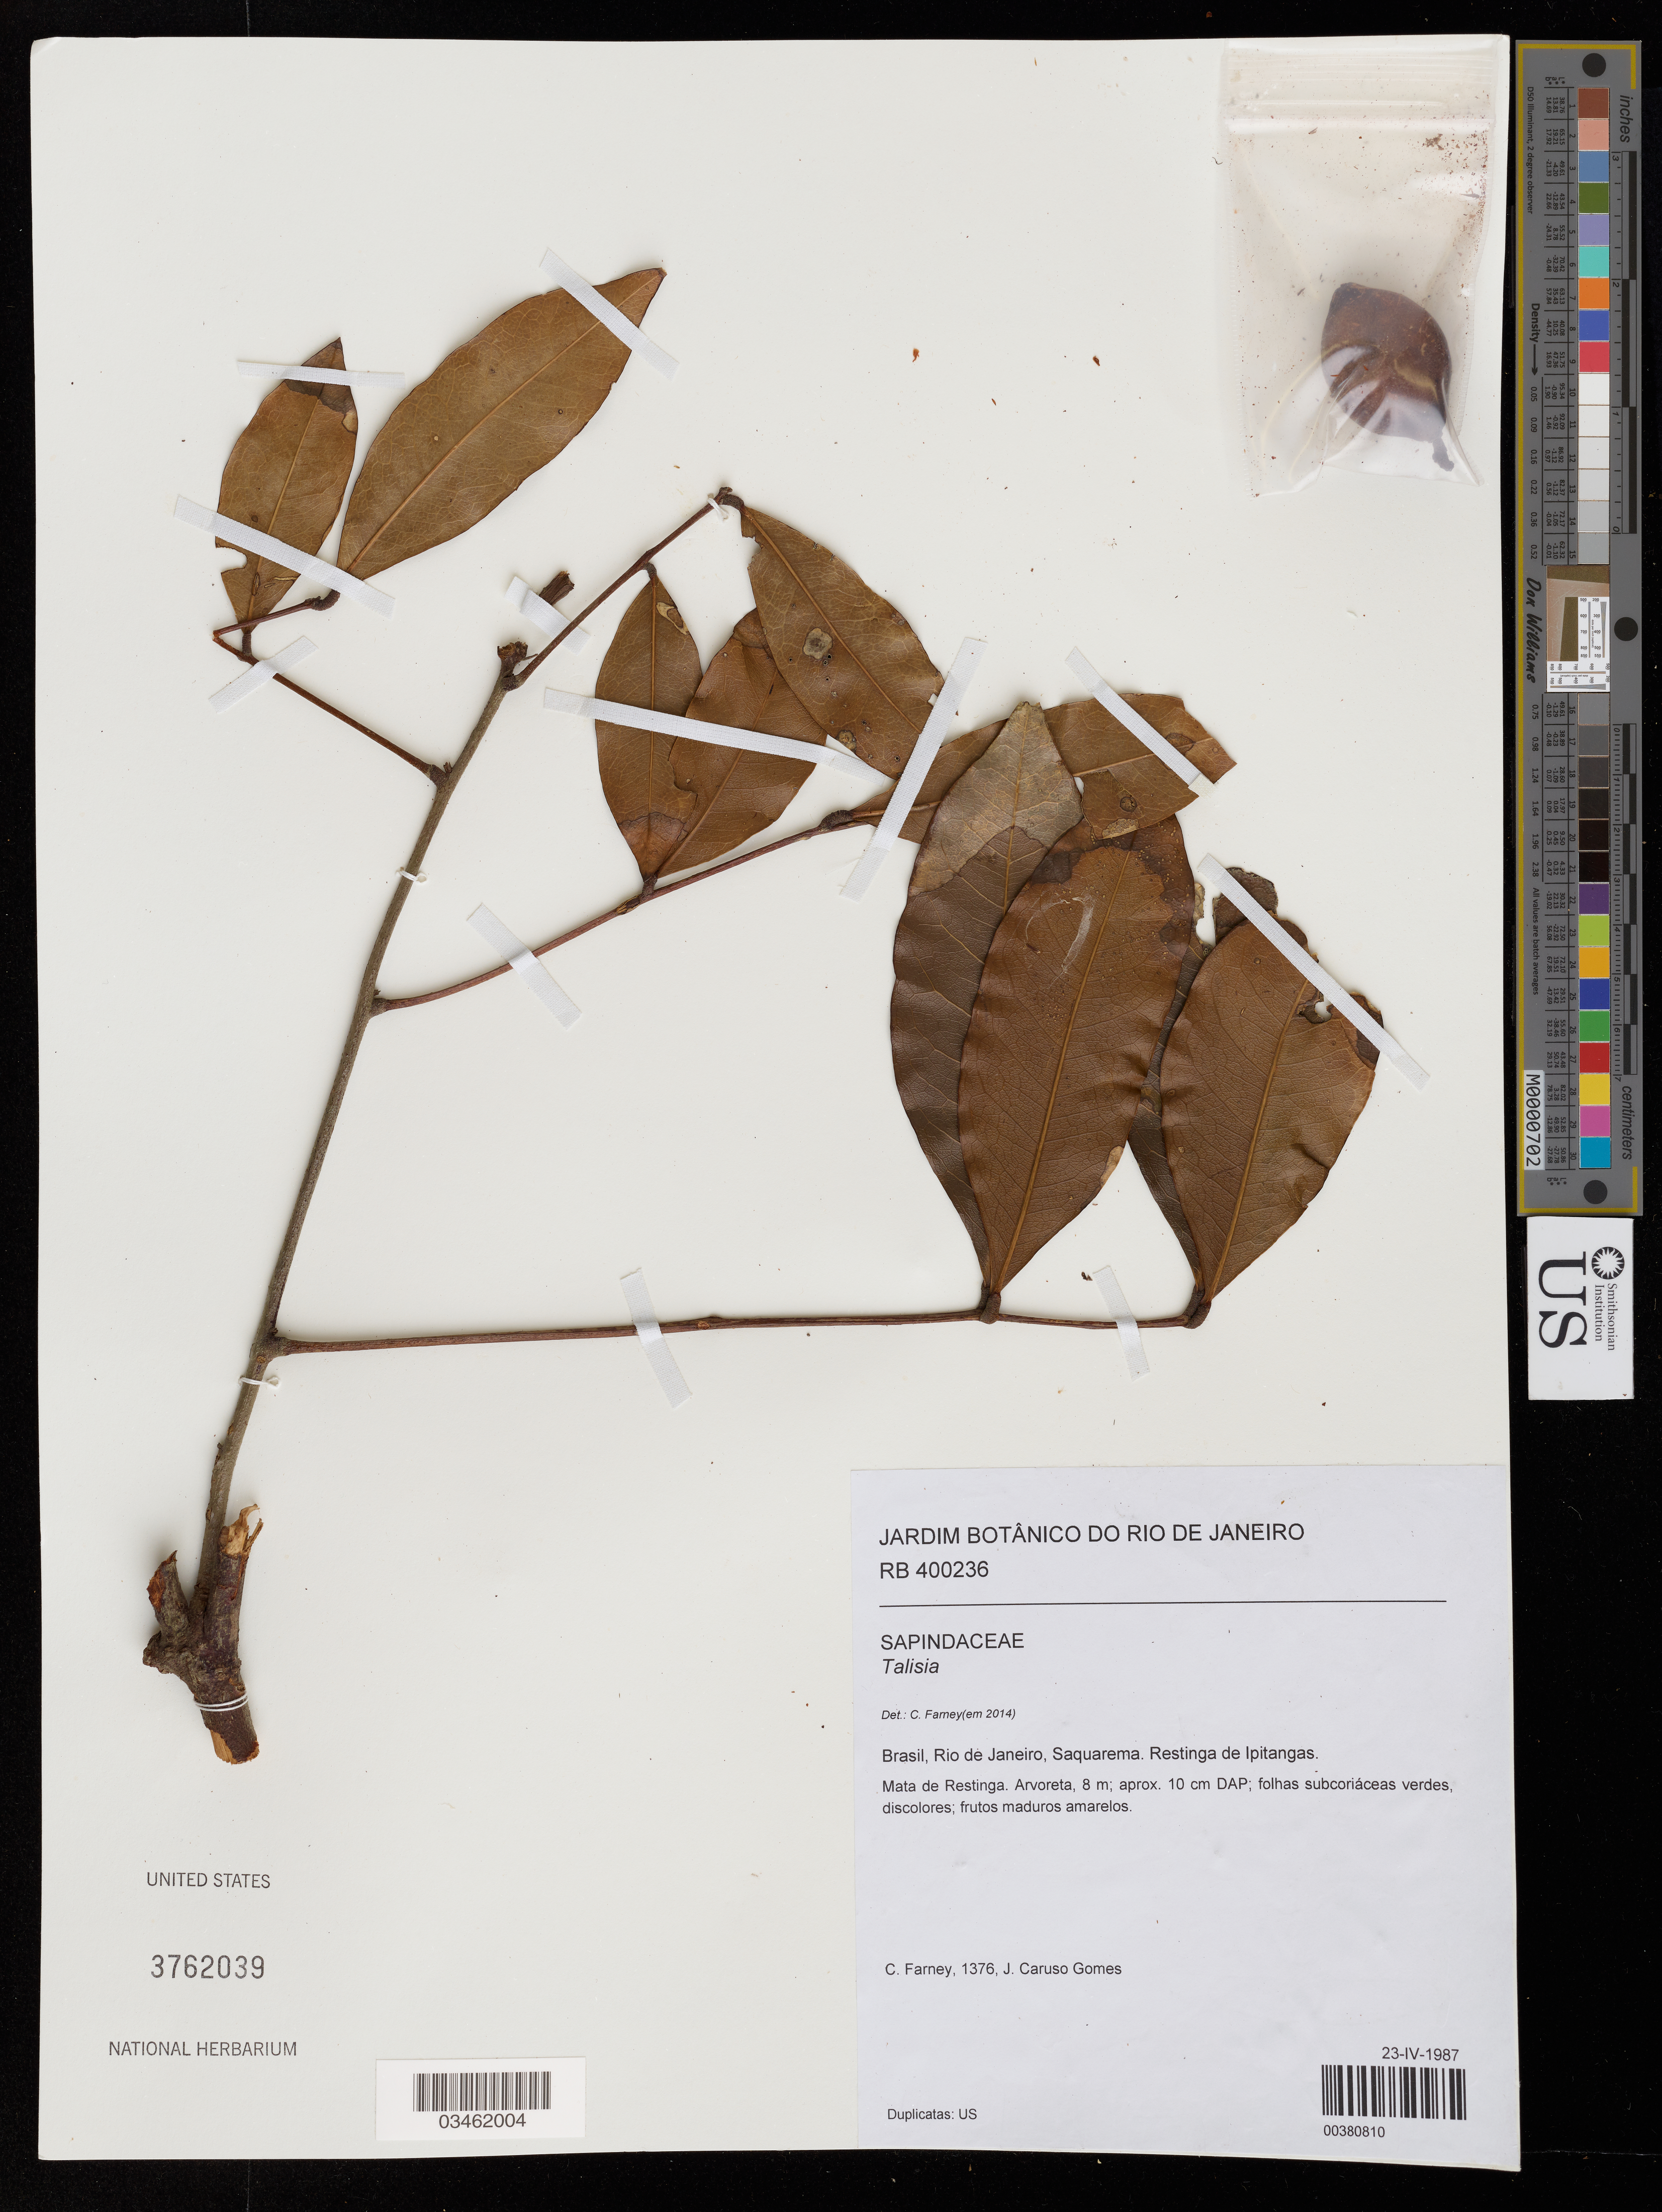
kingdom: Plantae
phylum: Tracheophyta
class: Magnoliopsida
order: Sapindales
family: Sapindaceae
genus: Talisia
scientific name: Talisia cupularis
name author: Radlk.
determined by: Acevedo-Rodriguez, P., (US), Smithsonian Institution - National Museum of Natural History (UNITED STATES)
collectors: C. Farney & Caruso Gomes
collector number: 1376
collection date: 1987-04-23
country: Brazil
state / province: Rio de Janeiro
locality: Saquarema. Restinga de Ipitangas. Mata de Restinga.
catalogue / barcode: US 3762039